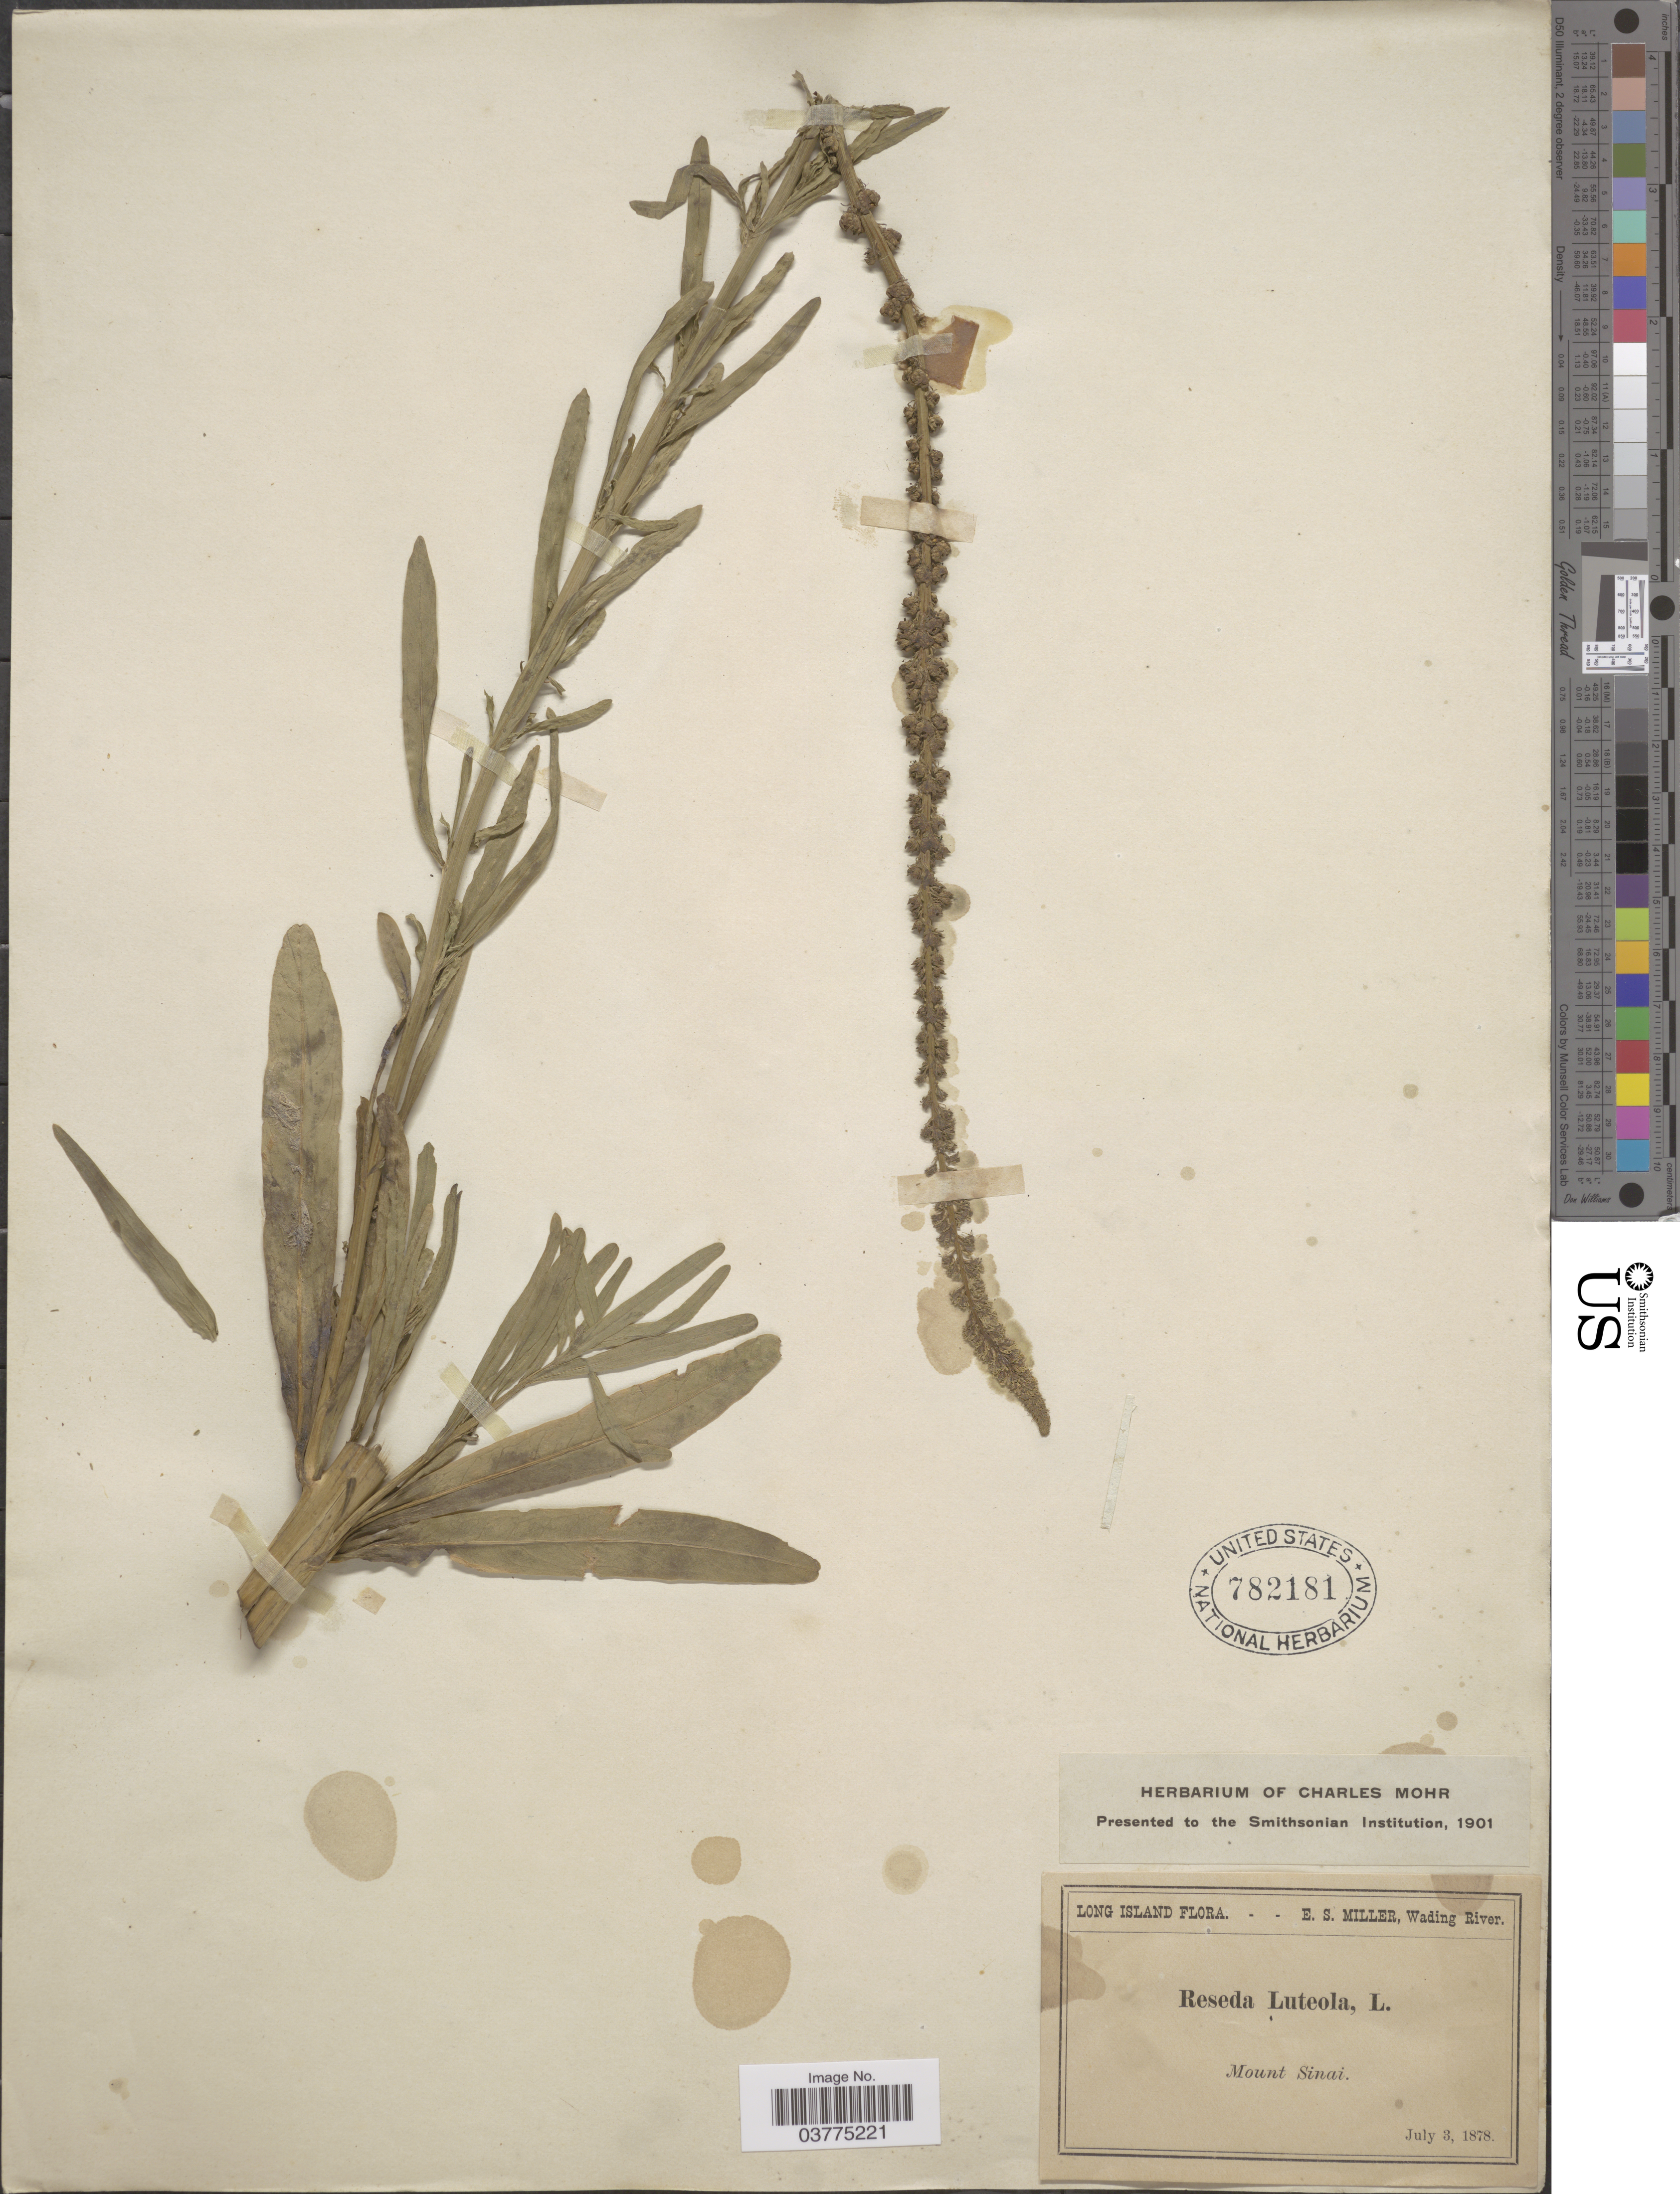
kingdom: Plantae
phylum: Tracheophyta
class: Magnoliopsida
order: Brassicales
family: Resedaceae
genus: Reseda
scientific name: Reseda lutea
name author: L.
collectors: E. S. Miller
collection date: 1878-07-03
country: United States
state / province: New York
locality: Long Island. Mount Sinai.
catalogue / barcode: US 782181